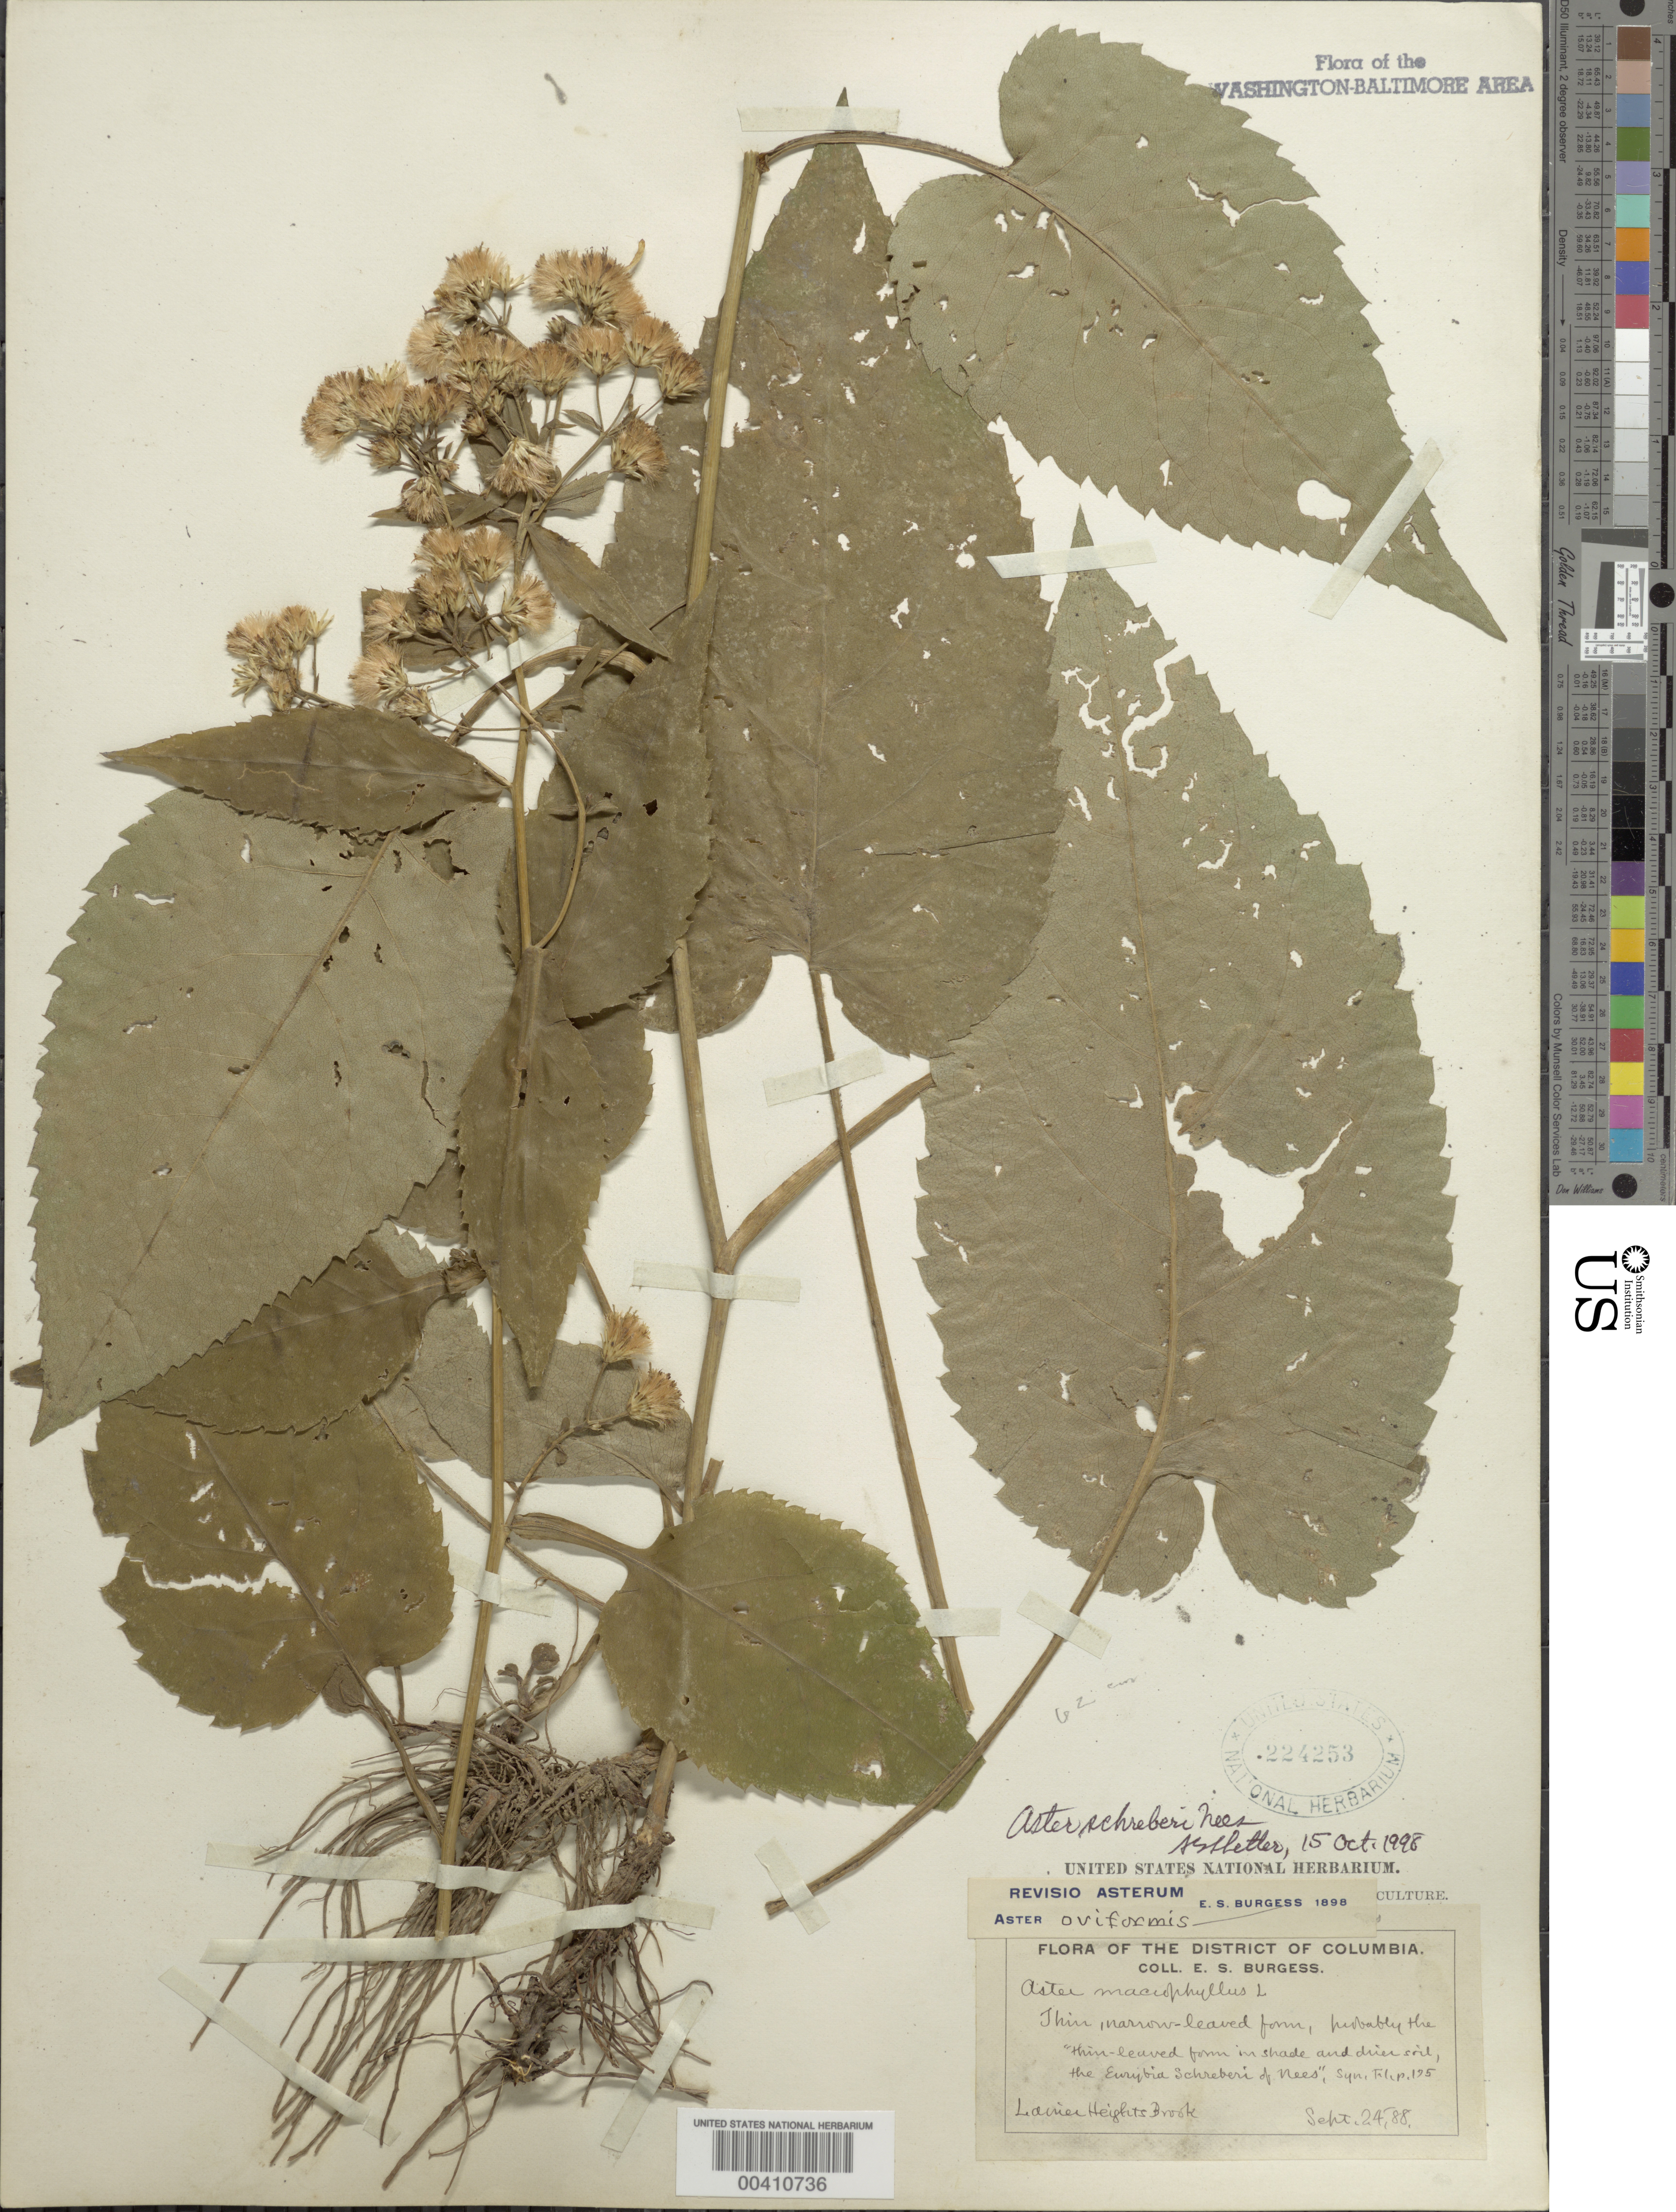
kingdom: Plantae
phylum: Tracheophyta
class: Magnoliopsida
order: Asterales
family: Asteraceae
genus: Eurybia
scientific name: Eurybia schreberi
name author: (Nees) Nees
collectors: E. Burgess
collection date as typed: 24 Sep 1888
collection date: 1888-09-24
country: United States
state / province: District of Columbia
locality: Lanier Heights Brook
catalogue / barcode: US 224253